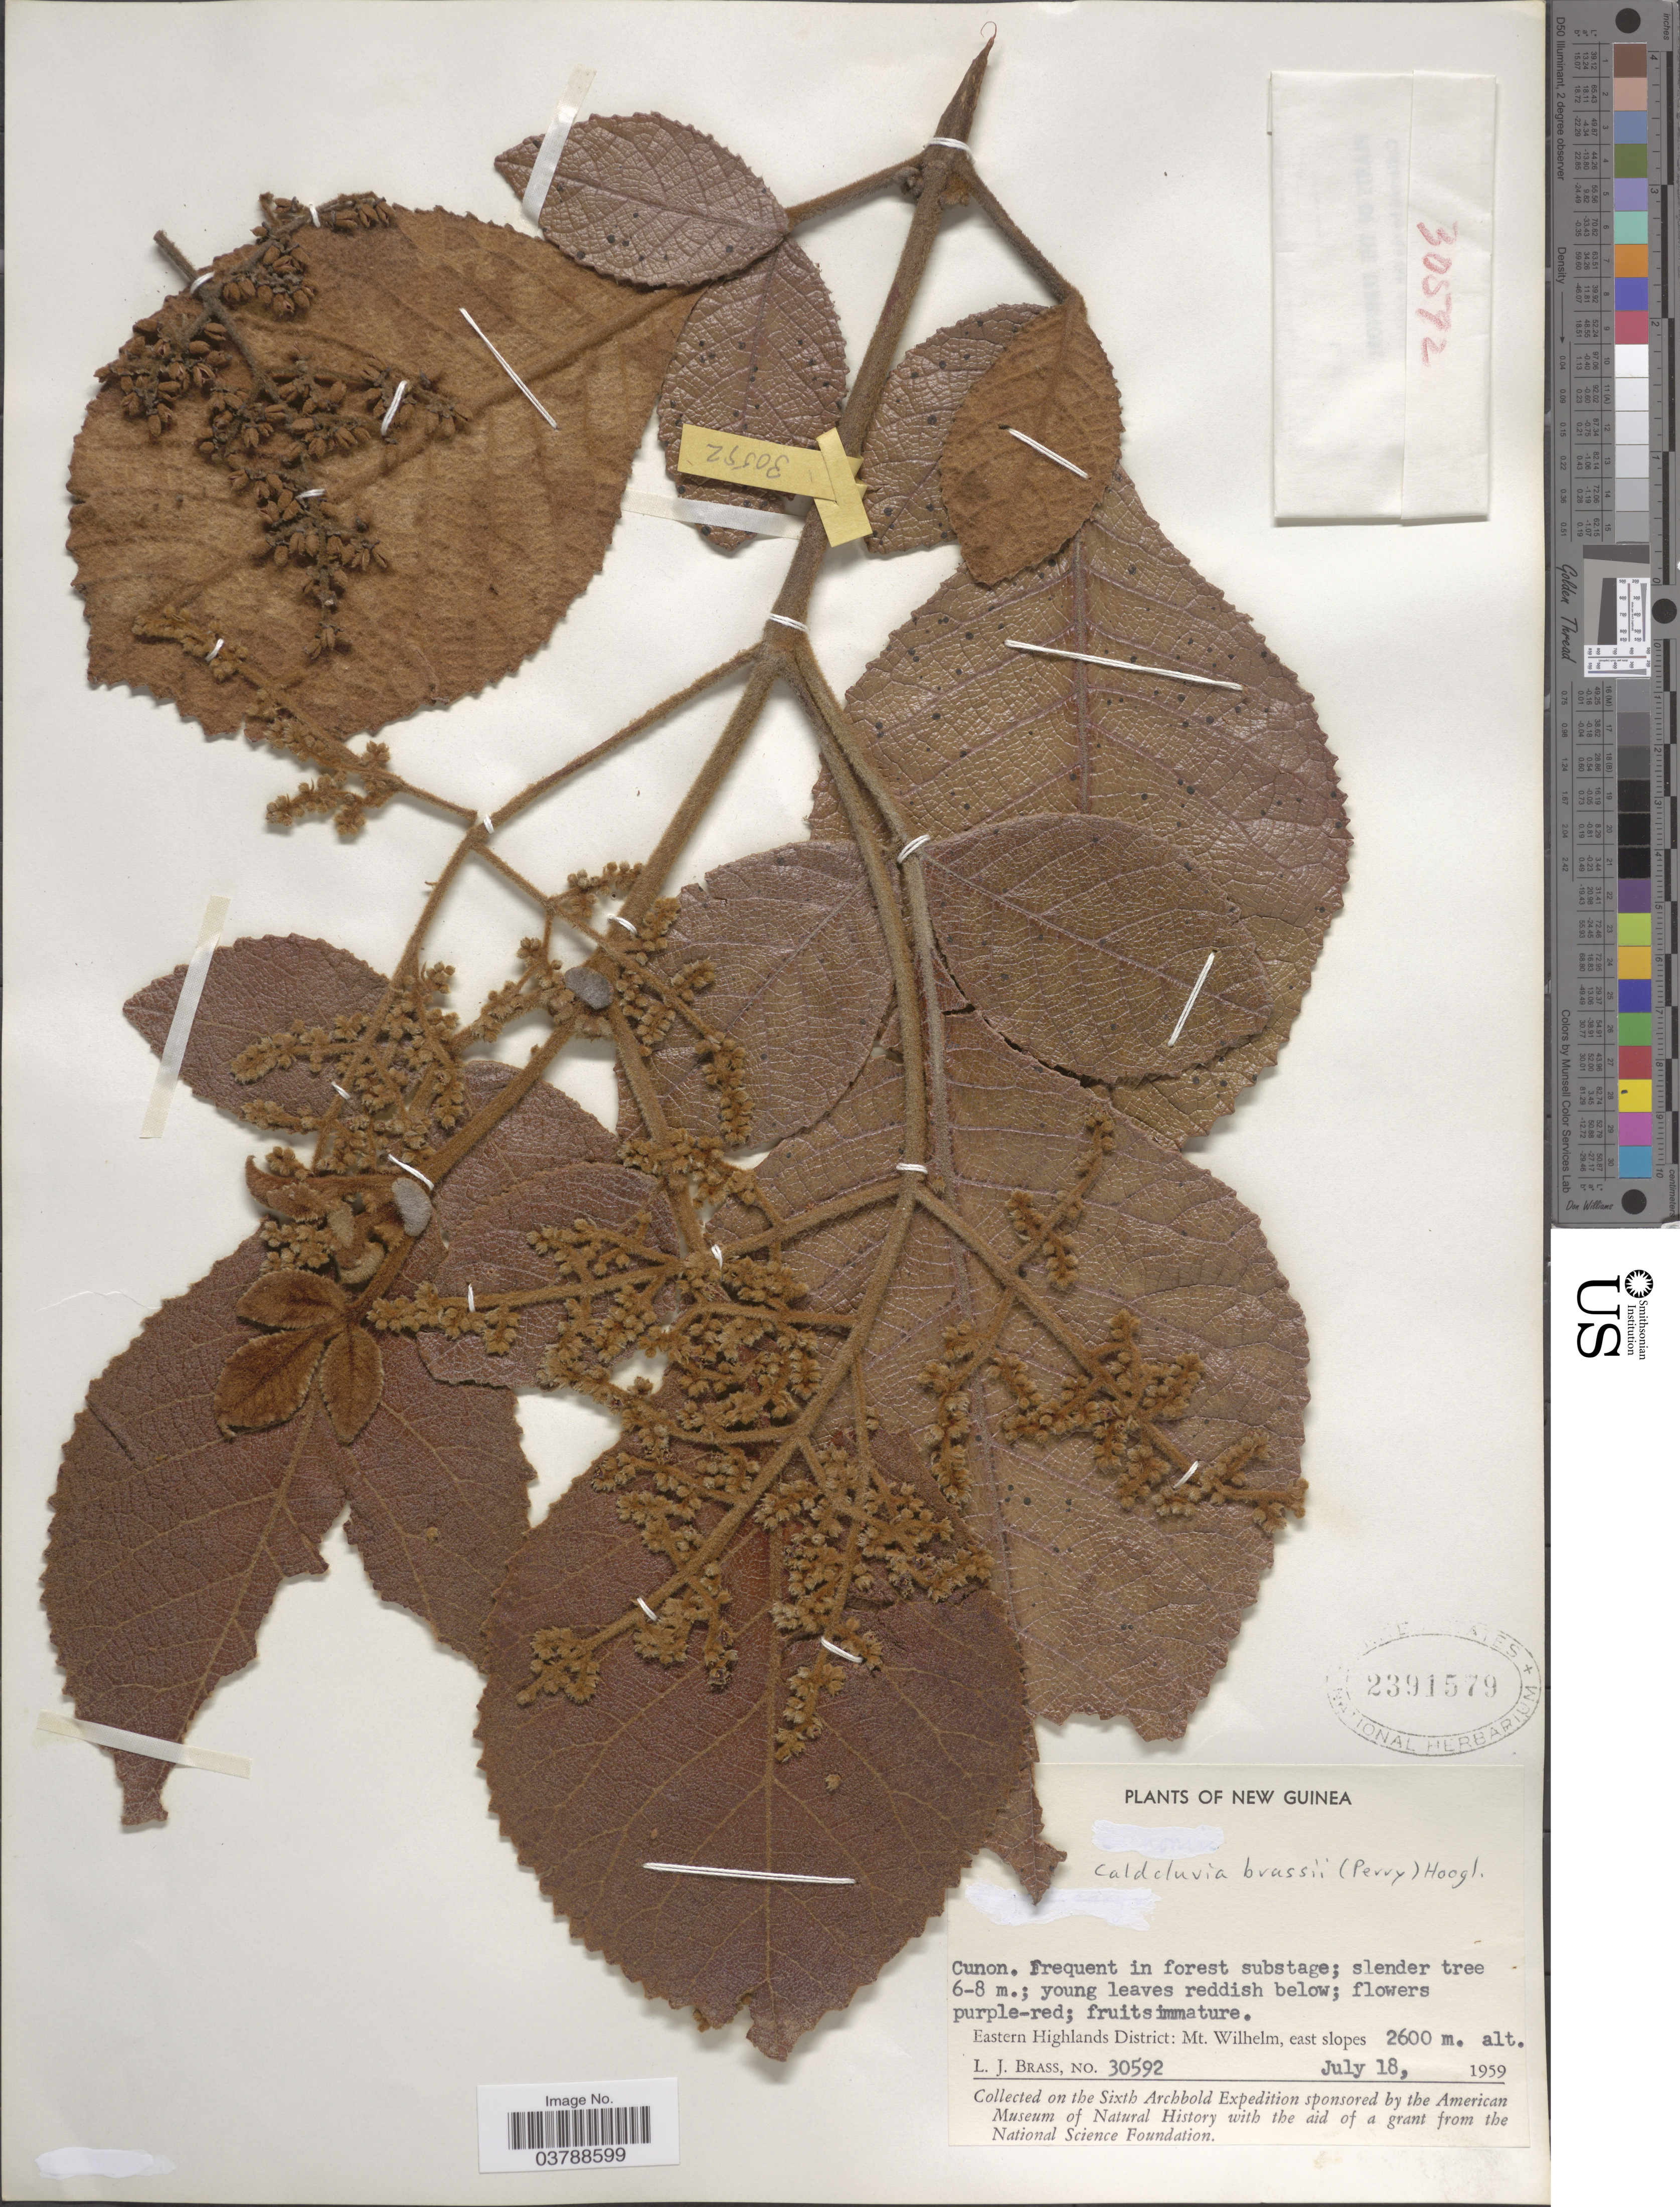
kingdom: Plantae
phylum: Tracheophyta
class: Magnoliopsida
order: Oxalidales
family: Cunoniaceae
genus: Caldcluvia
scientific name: Caldcluvia brassii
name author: (L.M. Perry) Hoogland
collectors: L. J. Brass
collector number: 30592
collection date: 1959-07-18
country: Papua New Guinea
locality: New Guinea. Eastern Highlands District: Mt. Wilhelm, east slopes.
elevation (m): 2600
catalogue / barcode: US 2391579